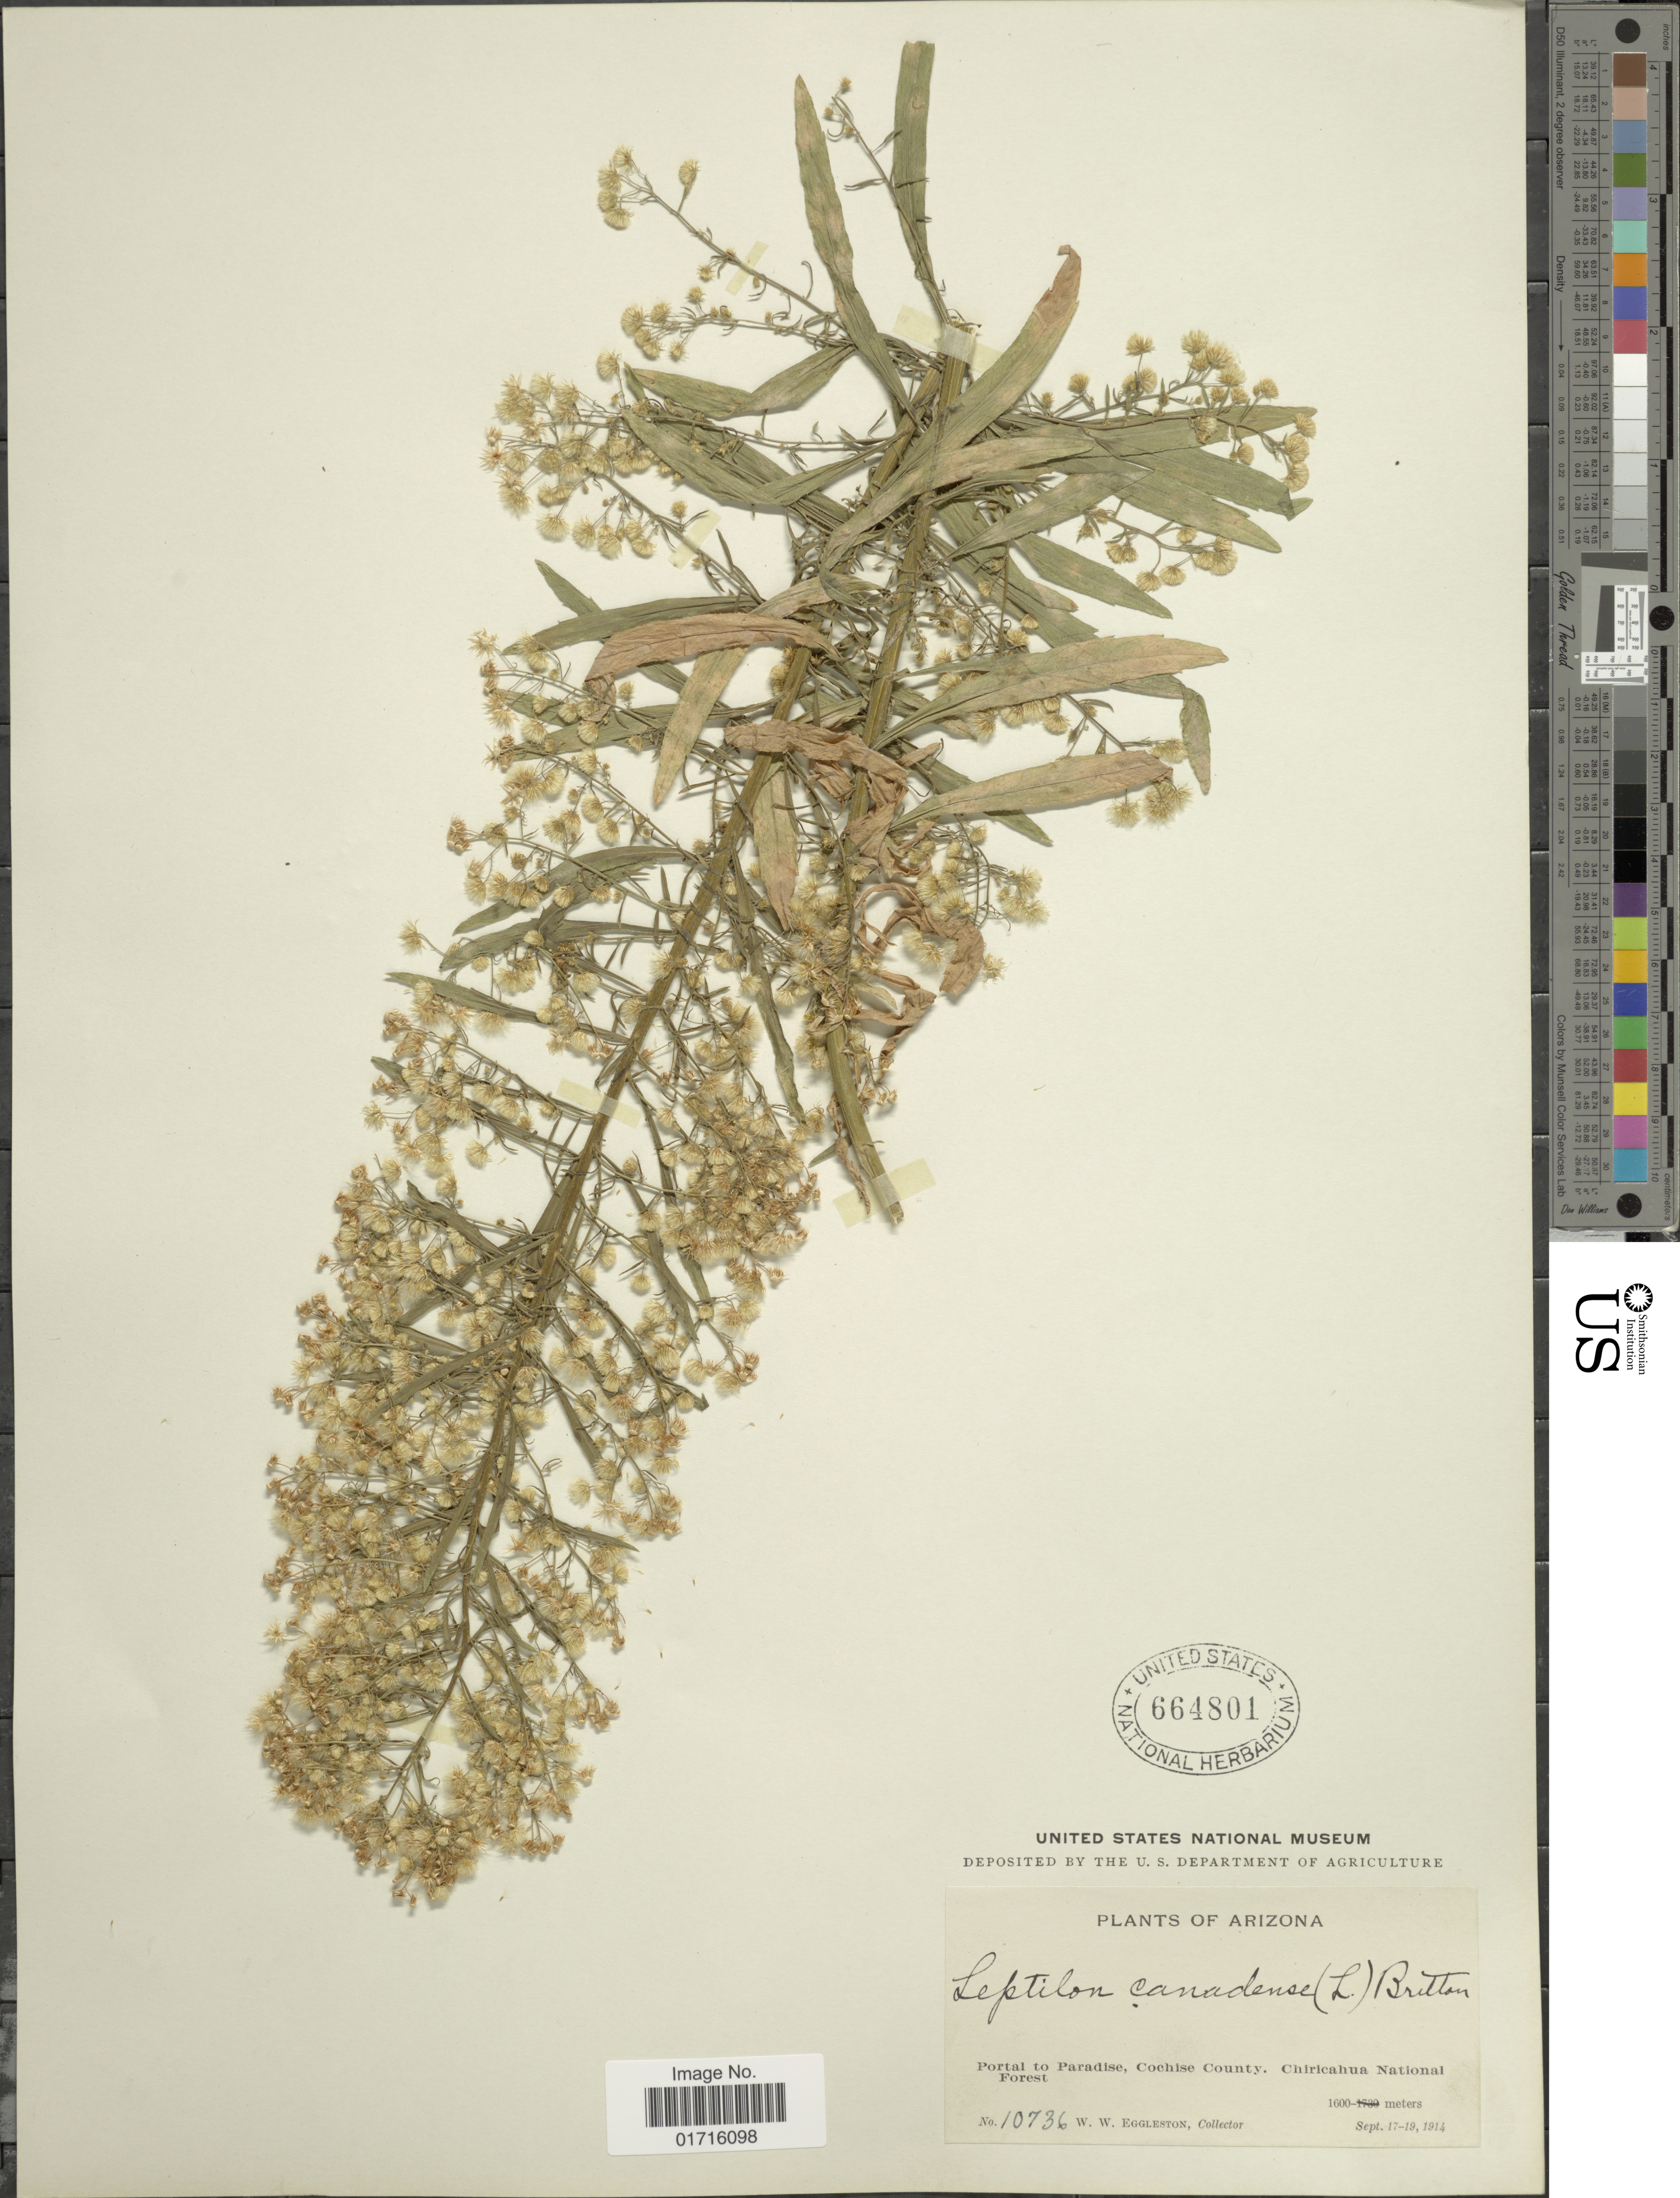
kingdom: Plantae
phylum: Tracheophyta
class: Magnoliopsida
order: Asterales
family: Asteraceae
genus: Conyza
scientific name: Conyza canadensis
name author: (L.) Cronq.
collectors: W. W. Eggleston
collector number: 10736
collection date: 1914-09-17/1914-09-19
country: United States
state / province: Arizona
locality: Portal to Paradise, Cochise County. Chiricahua National Forest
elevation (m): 1600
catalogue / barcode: US 664801